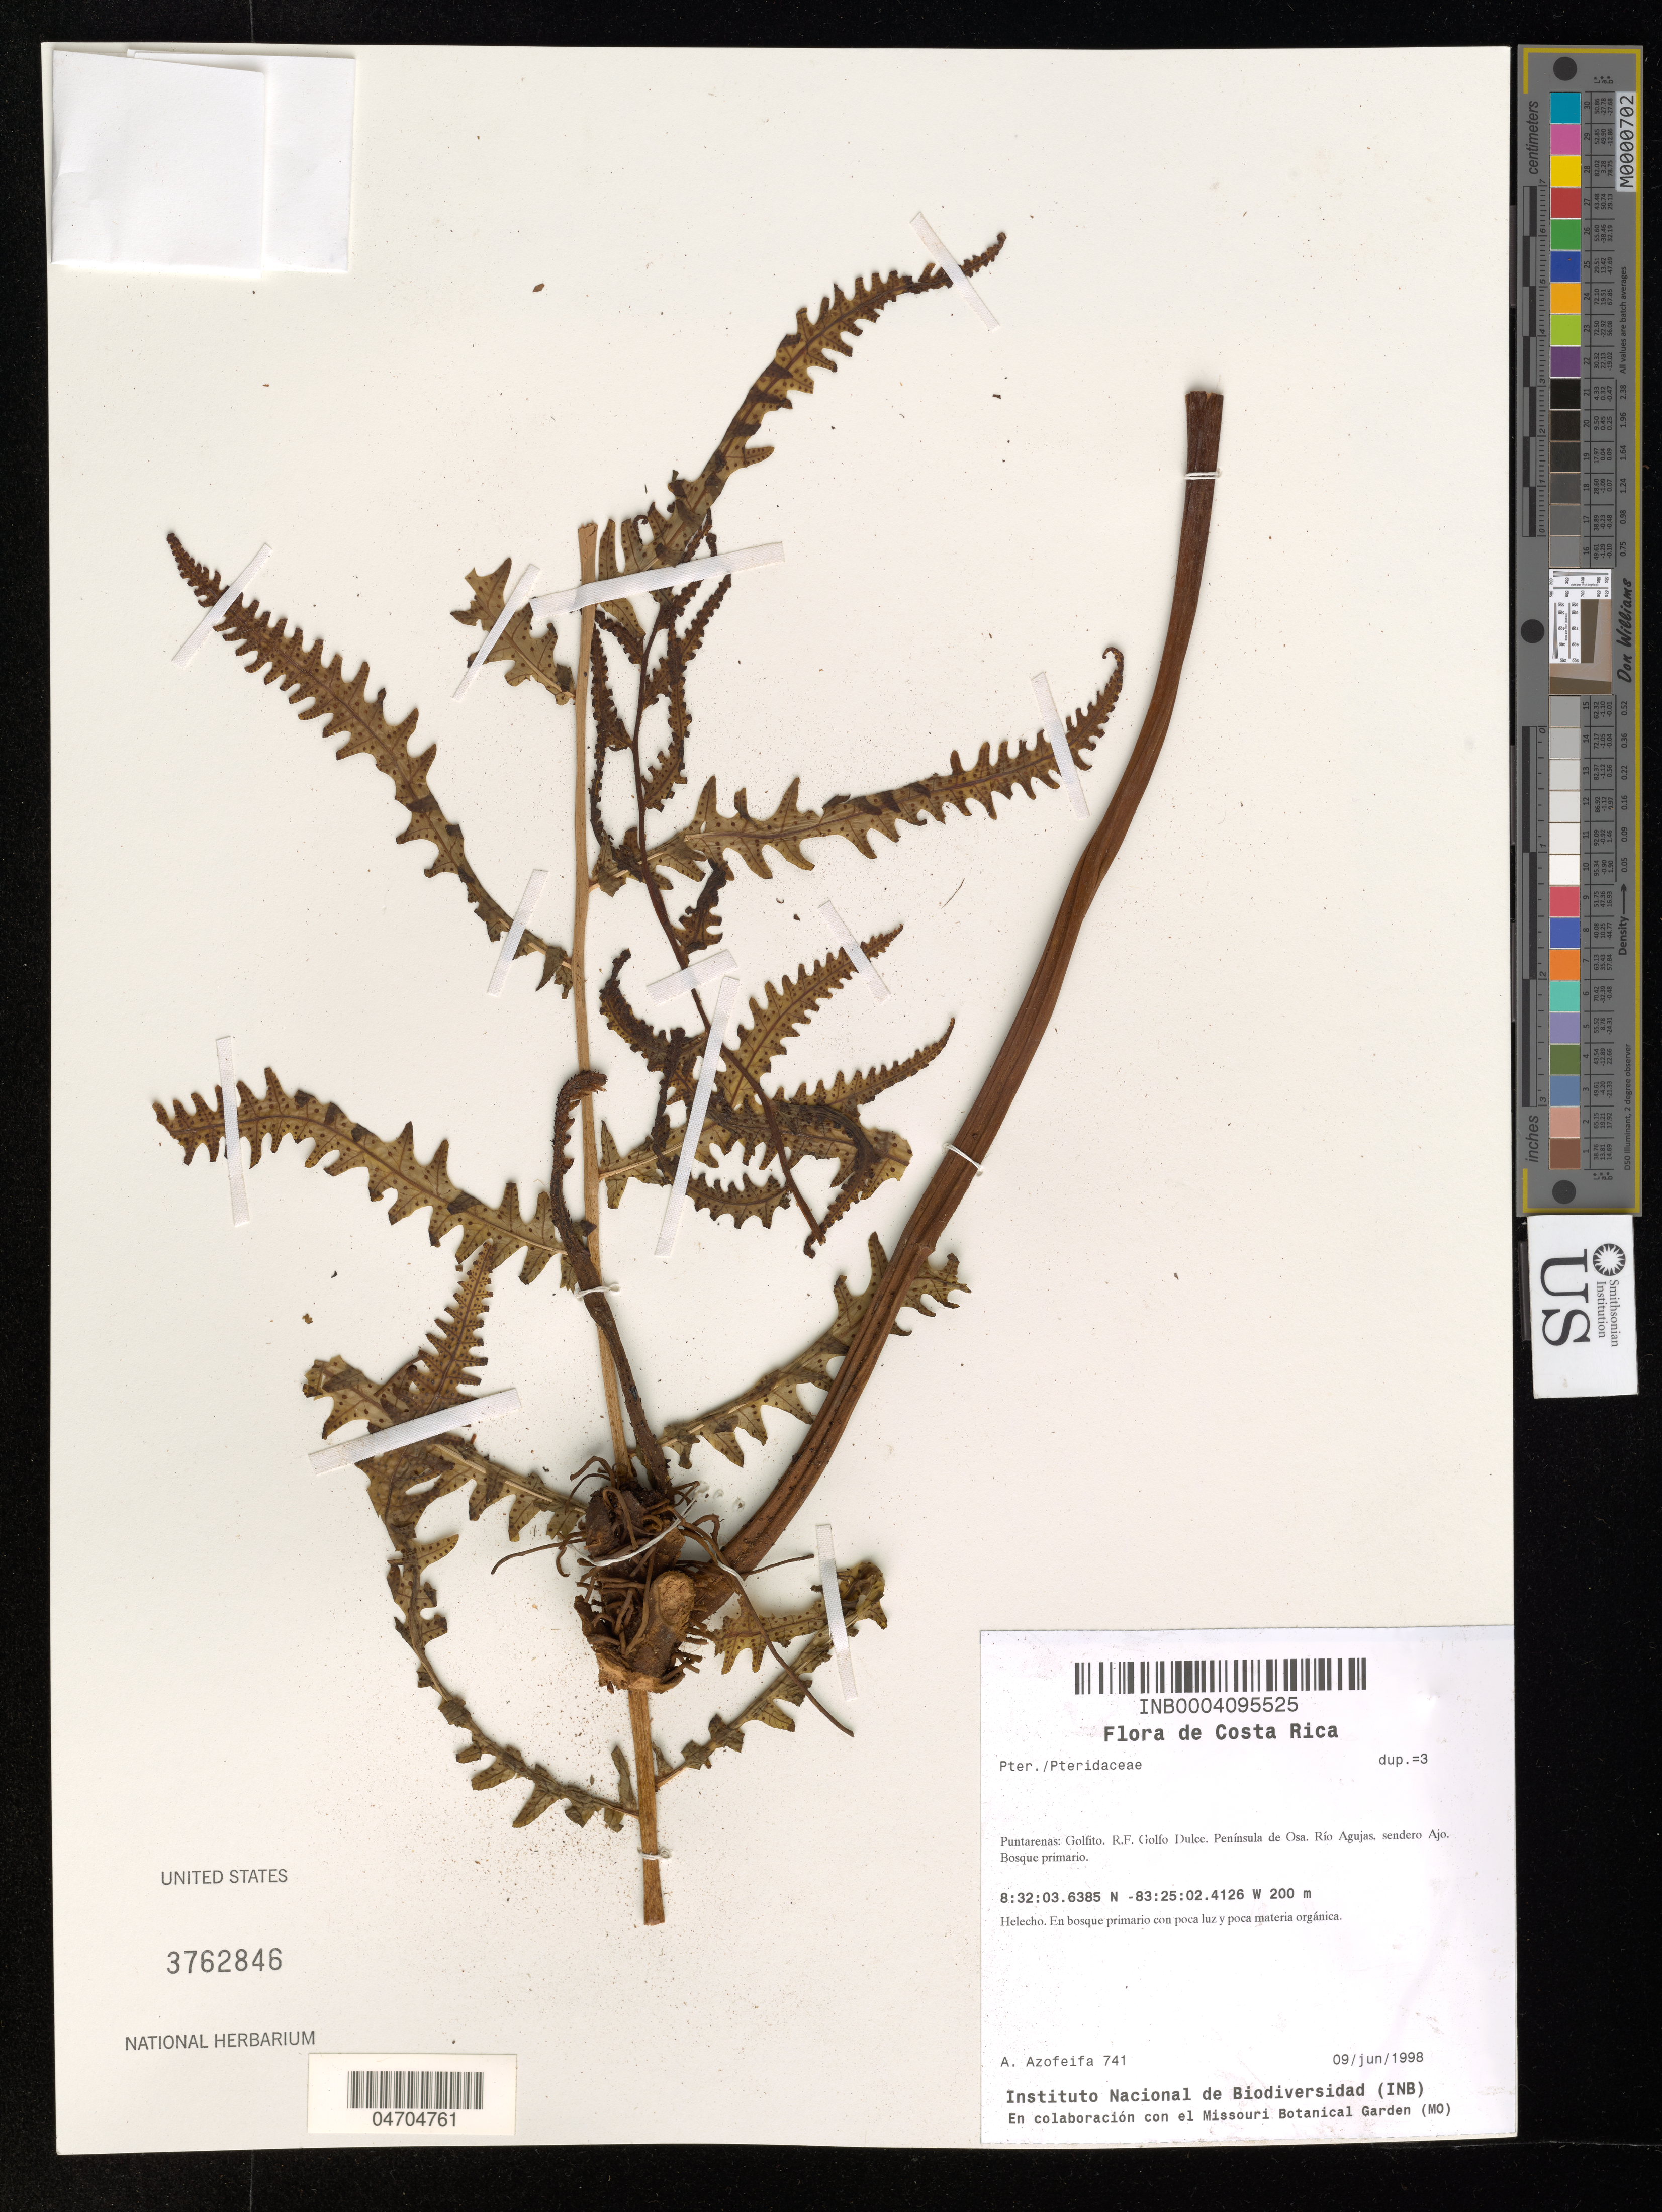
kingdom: Plantae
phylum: Tracheophyta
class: Polypodiopsida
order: Polypodiales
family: Pteridaceae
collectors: A. Azofeifa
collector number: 741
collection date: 1988-06-09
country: Costa Rica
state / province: Puntarenas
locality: Golfito. R.F. Golfo Dulce. Península de Osa. Río Agujas sendero Ajo.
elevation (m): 200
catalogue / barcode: US 3762846